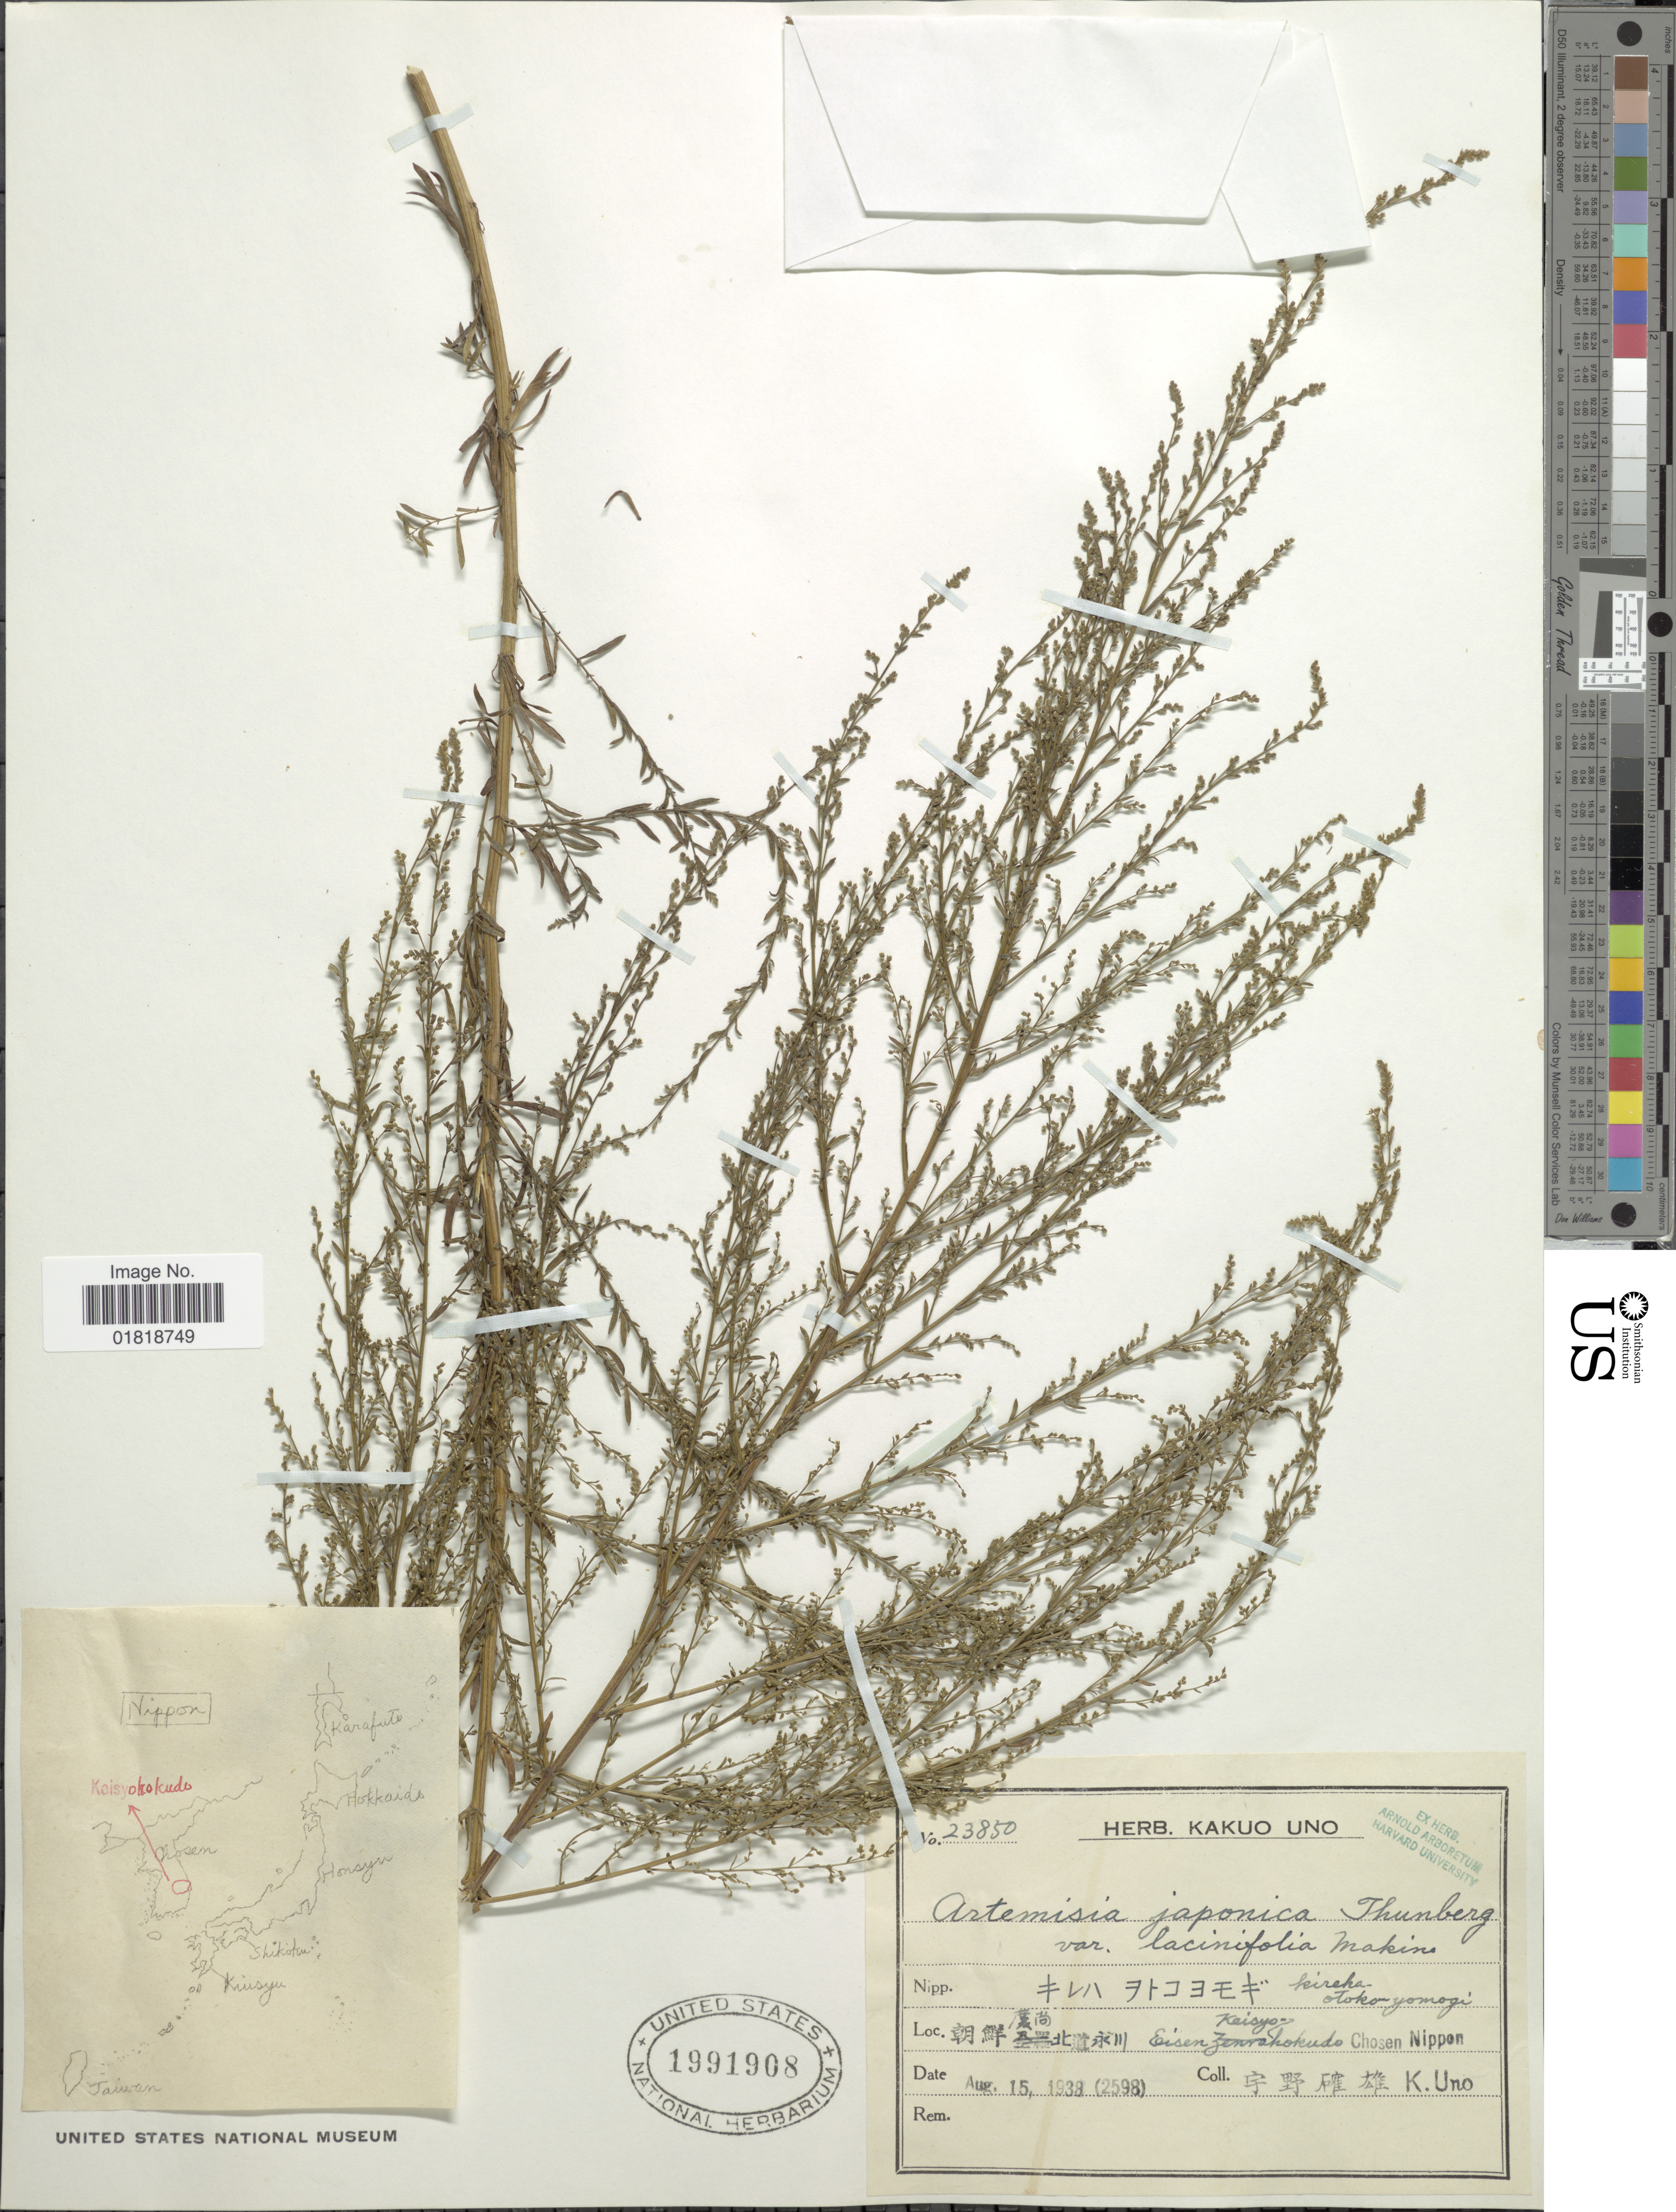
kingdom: Plantae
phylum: Tracheophyta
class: Magnoliopsida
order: Asterales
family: Asteraceae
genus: Artemisia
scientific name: Artemisia japonica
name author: Thunb.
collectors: K. Uno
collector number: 23850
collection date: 1938-08-15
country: Japan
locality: Eisen Keisyokokudo, Chosen Nippon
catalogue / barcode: US 1991908